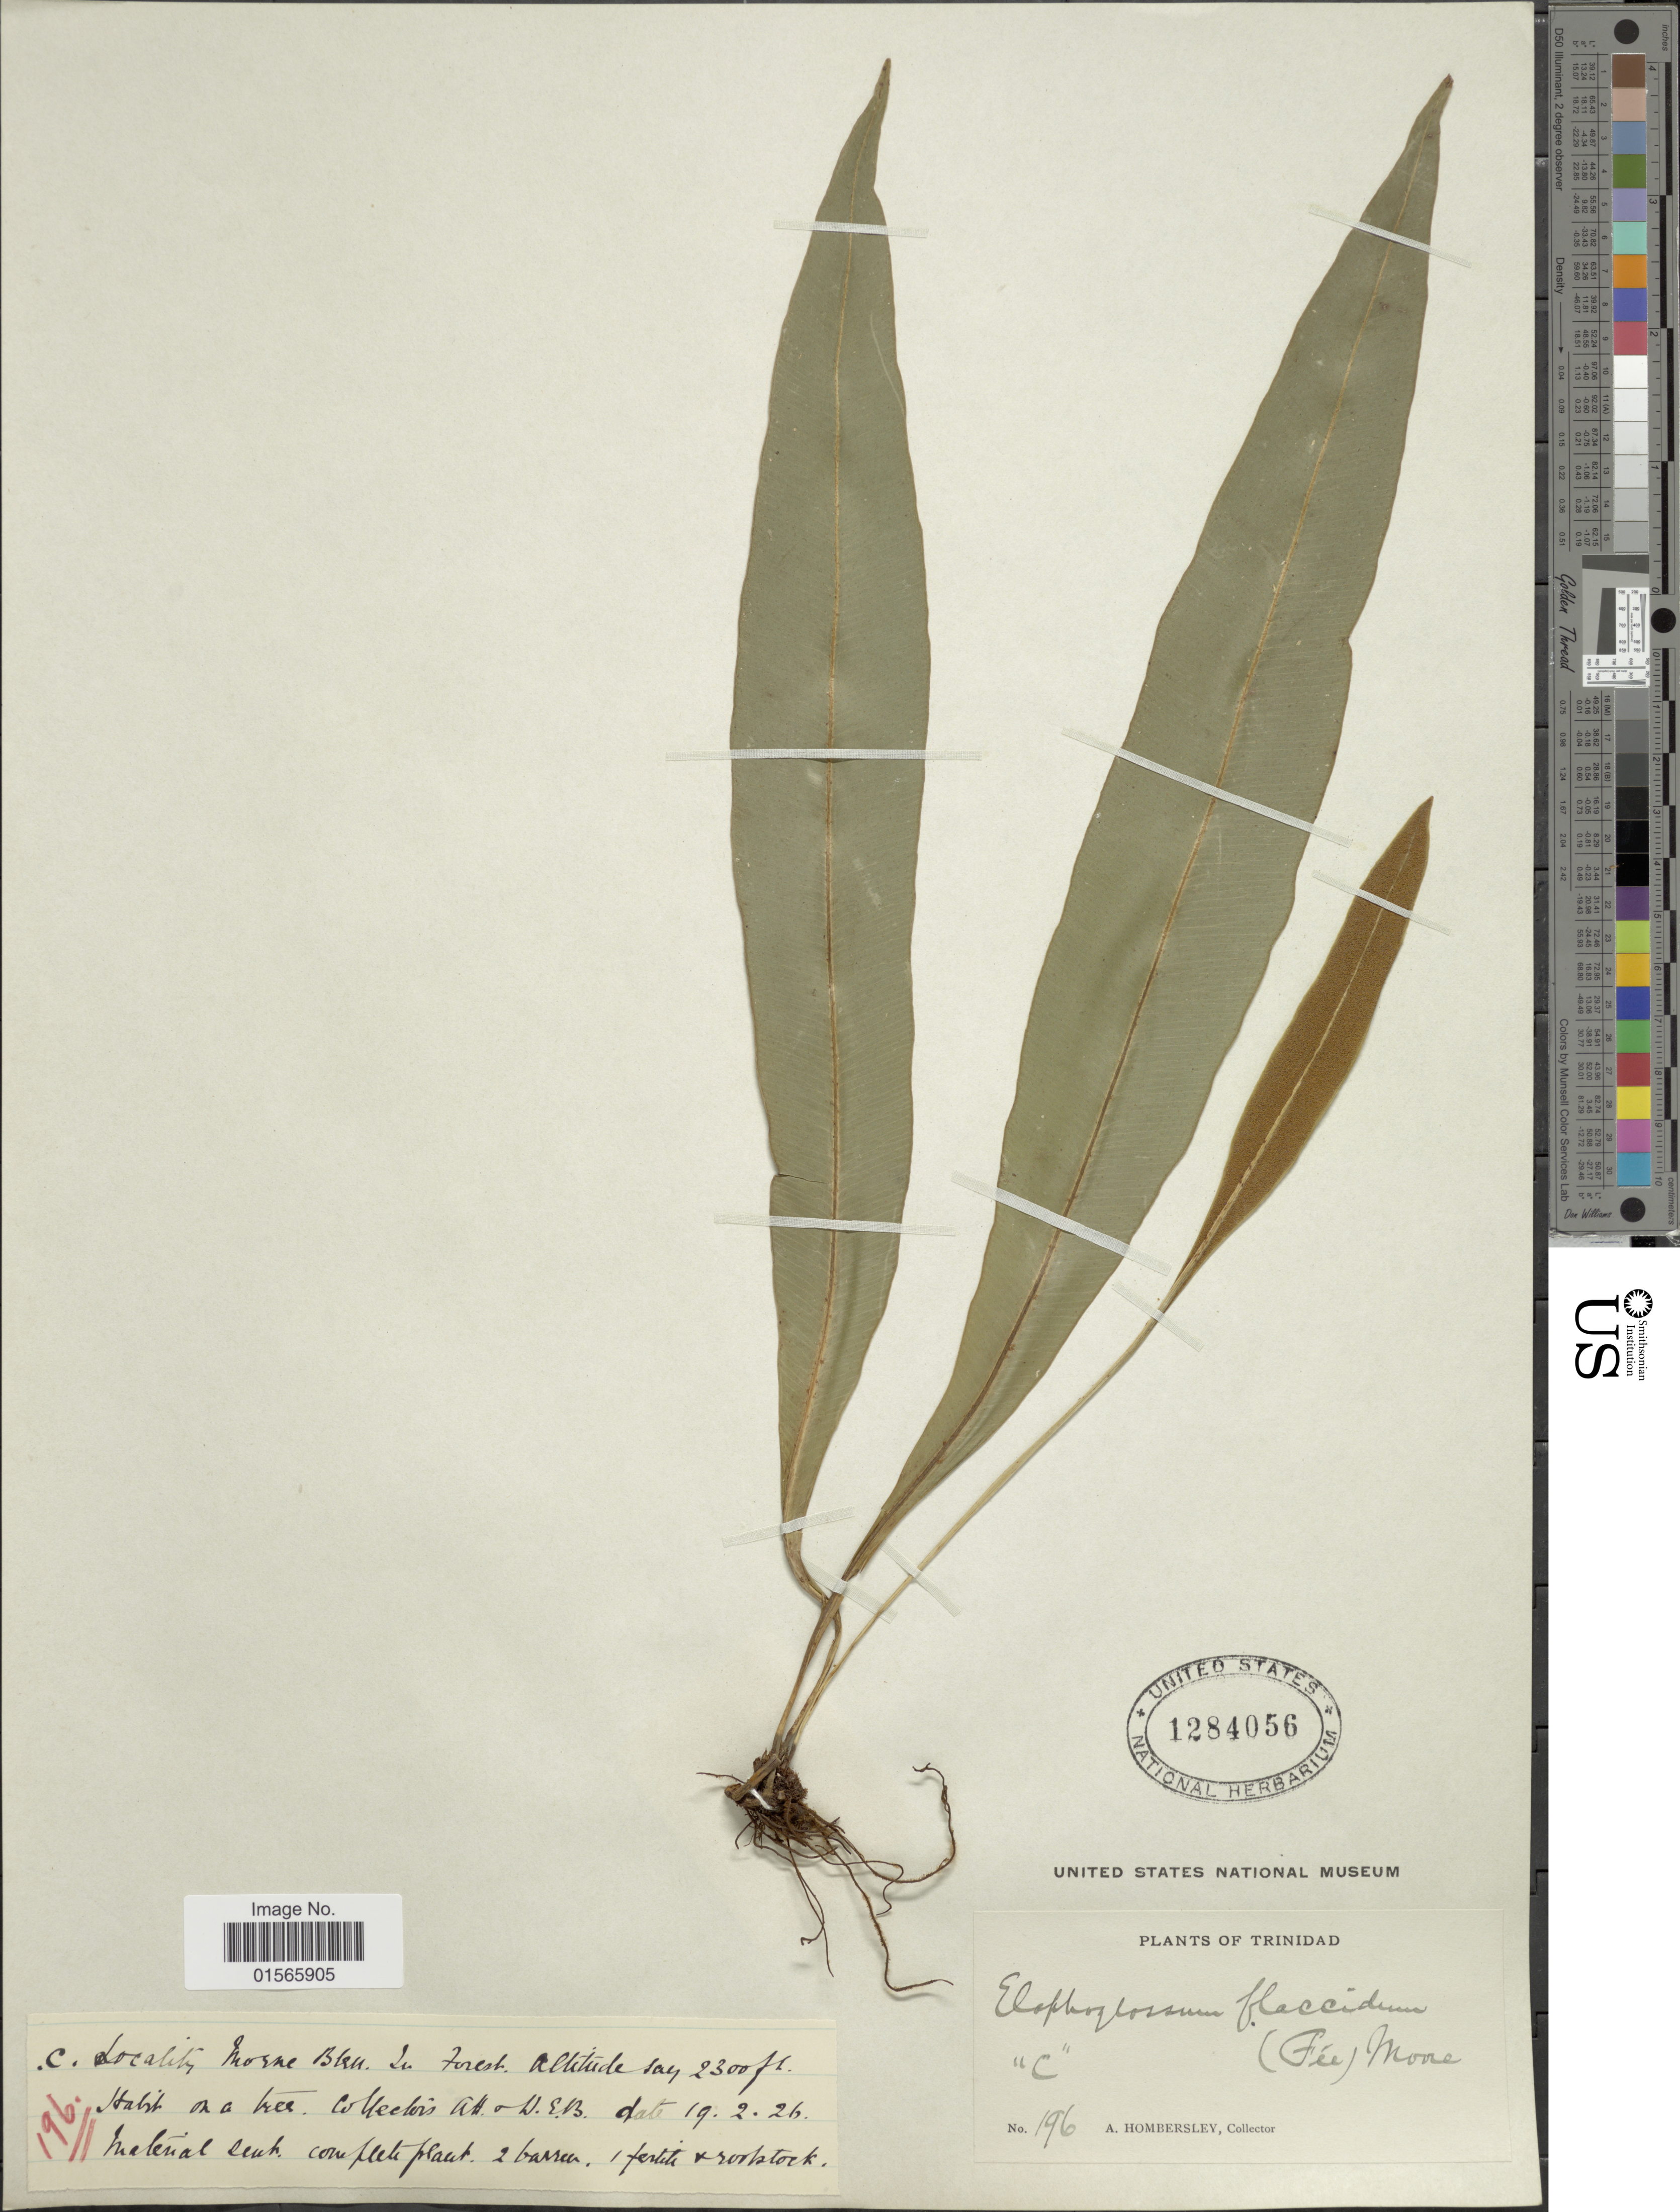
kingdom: Plantae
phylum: Tracheophyta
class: Polypodiopsida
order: Polypodiales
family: Dryopteridaceae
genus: Elaphoglossum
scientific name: Elaphoglossum rigidum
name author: (Aubl.) Urb.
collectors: A. Hombersley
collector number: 196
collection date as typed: Transcribed d/m/y: 19/2/26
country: Trinidad and Tobago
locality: Trinidad, Morne Blue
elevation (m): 701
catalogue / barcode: US 1284056